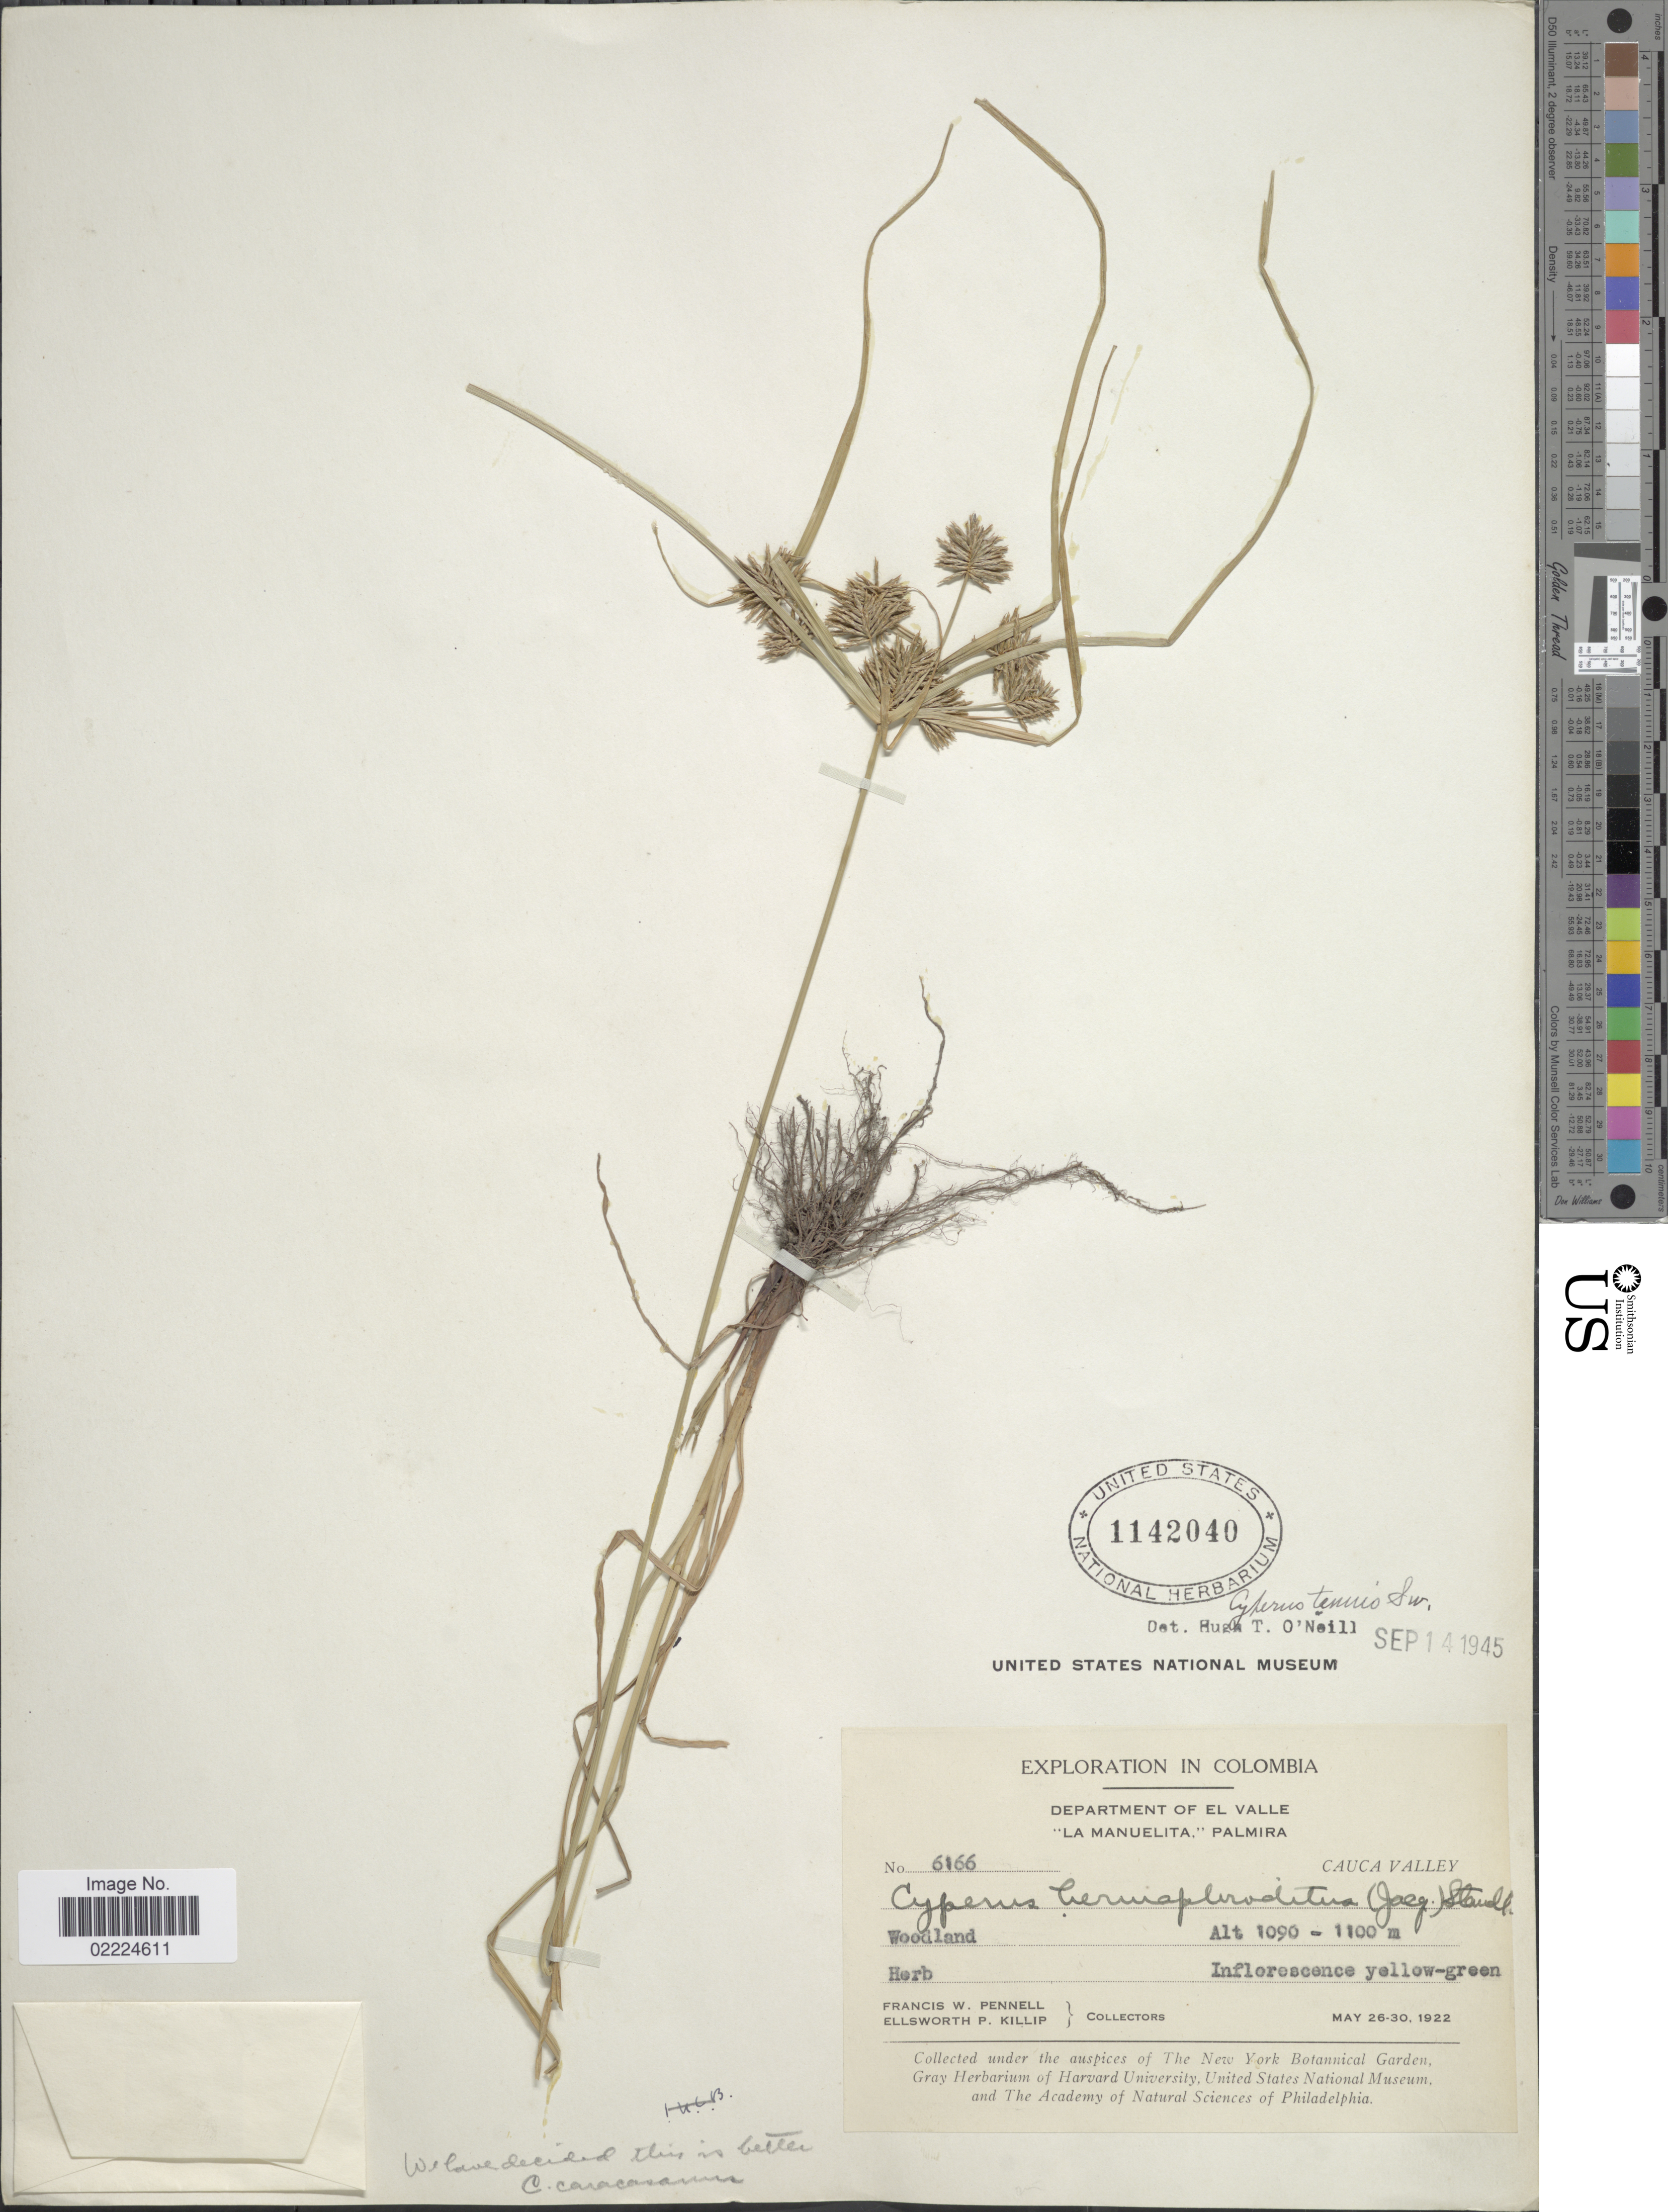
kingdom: Plantae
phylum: Tracheophyta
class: Liliopsida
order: Poales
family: Cyperaceae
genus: Cyperus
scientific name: Cyperus tenuis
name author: Sw.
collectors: F. W. Pennell & E. P. Killip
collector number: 6166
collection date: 1922-05-26/1922-05-30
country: Colombia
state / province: Valle del Cauca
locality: Department of El Valle. "La Manuelita" Palmira. Cauca Valley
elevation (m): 1090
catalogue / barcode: US 1142040